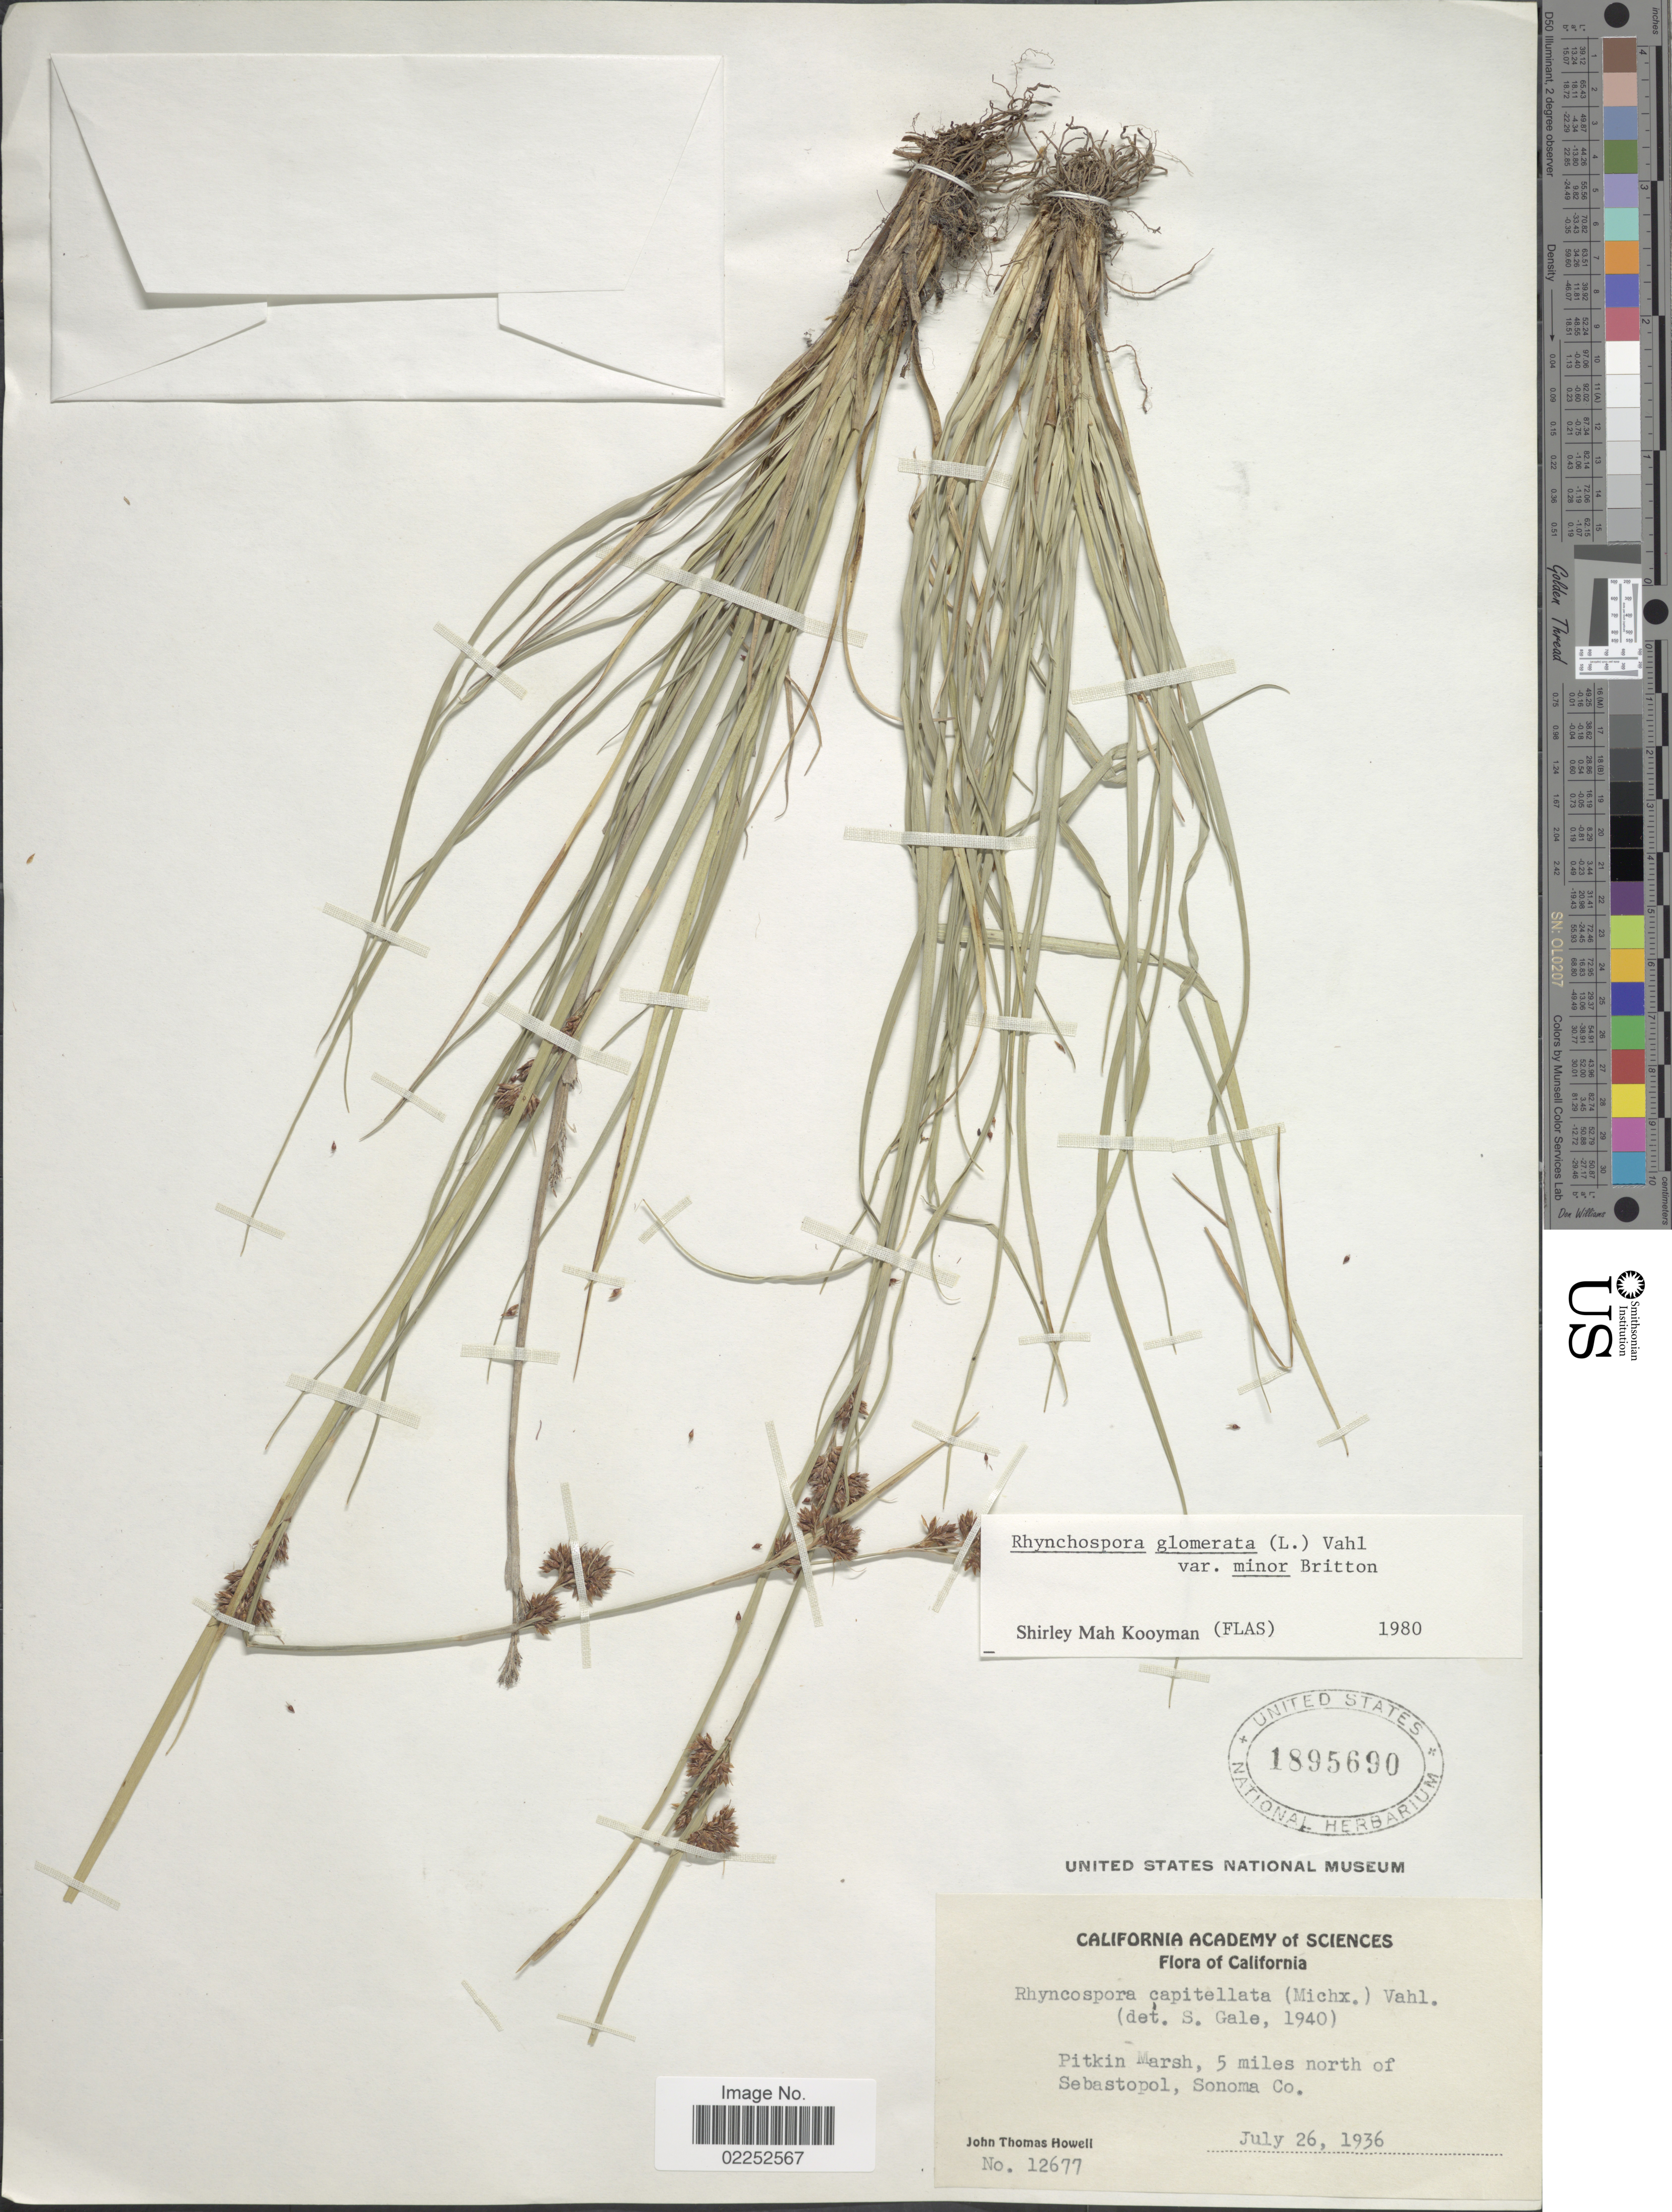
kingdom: Plantae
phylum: Tracheophyta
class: Liliopsida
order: Poales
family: Cyperaceae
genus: Rhynchospora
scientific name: Rhynchospora capitellata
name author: (Michx.) Vahl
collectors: J. T. Howell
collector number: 12677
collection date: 1936-07-26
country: United States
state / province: California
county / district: Sonoma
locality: Pitkin Marsh, 5 miles north of Sebastopol, Sonoma Co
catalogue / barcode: US 1895690